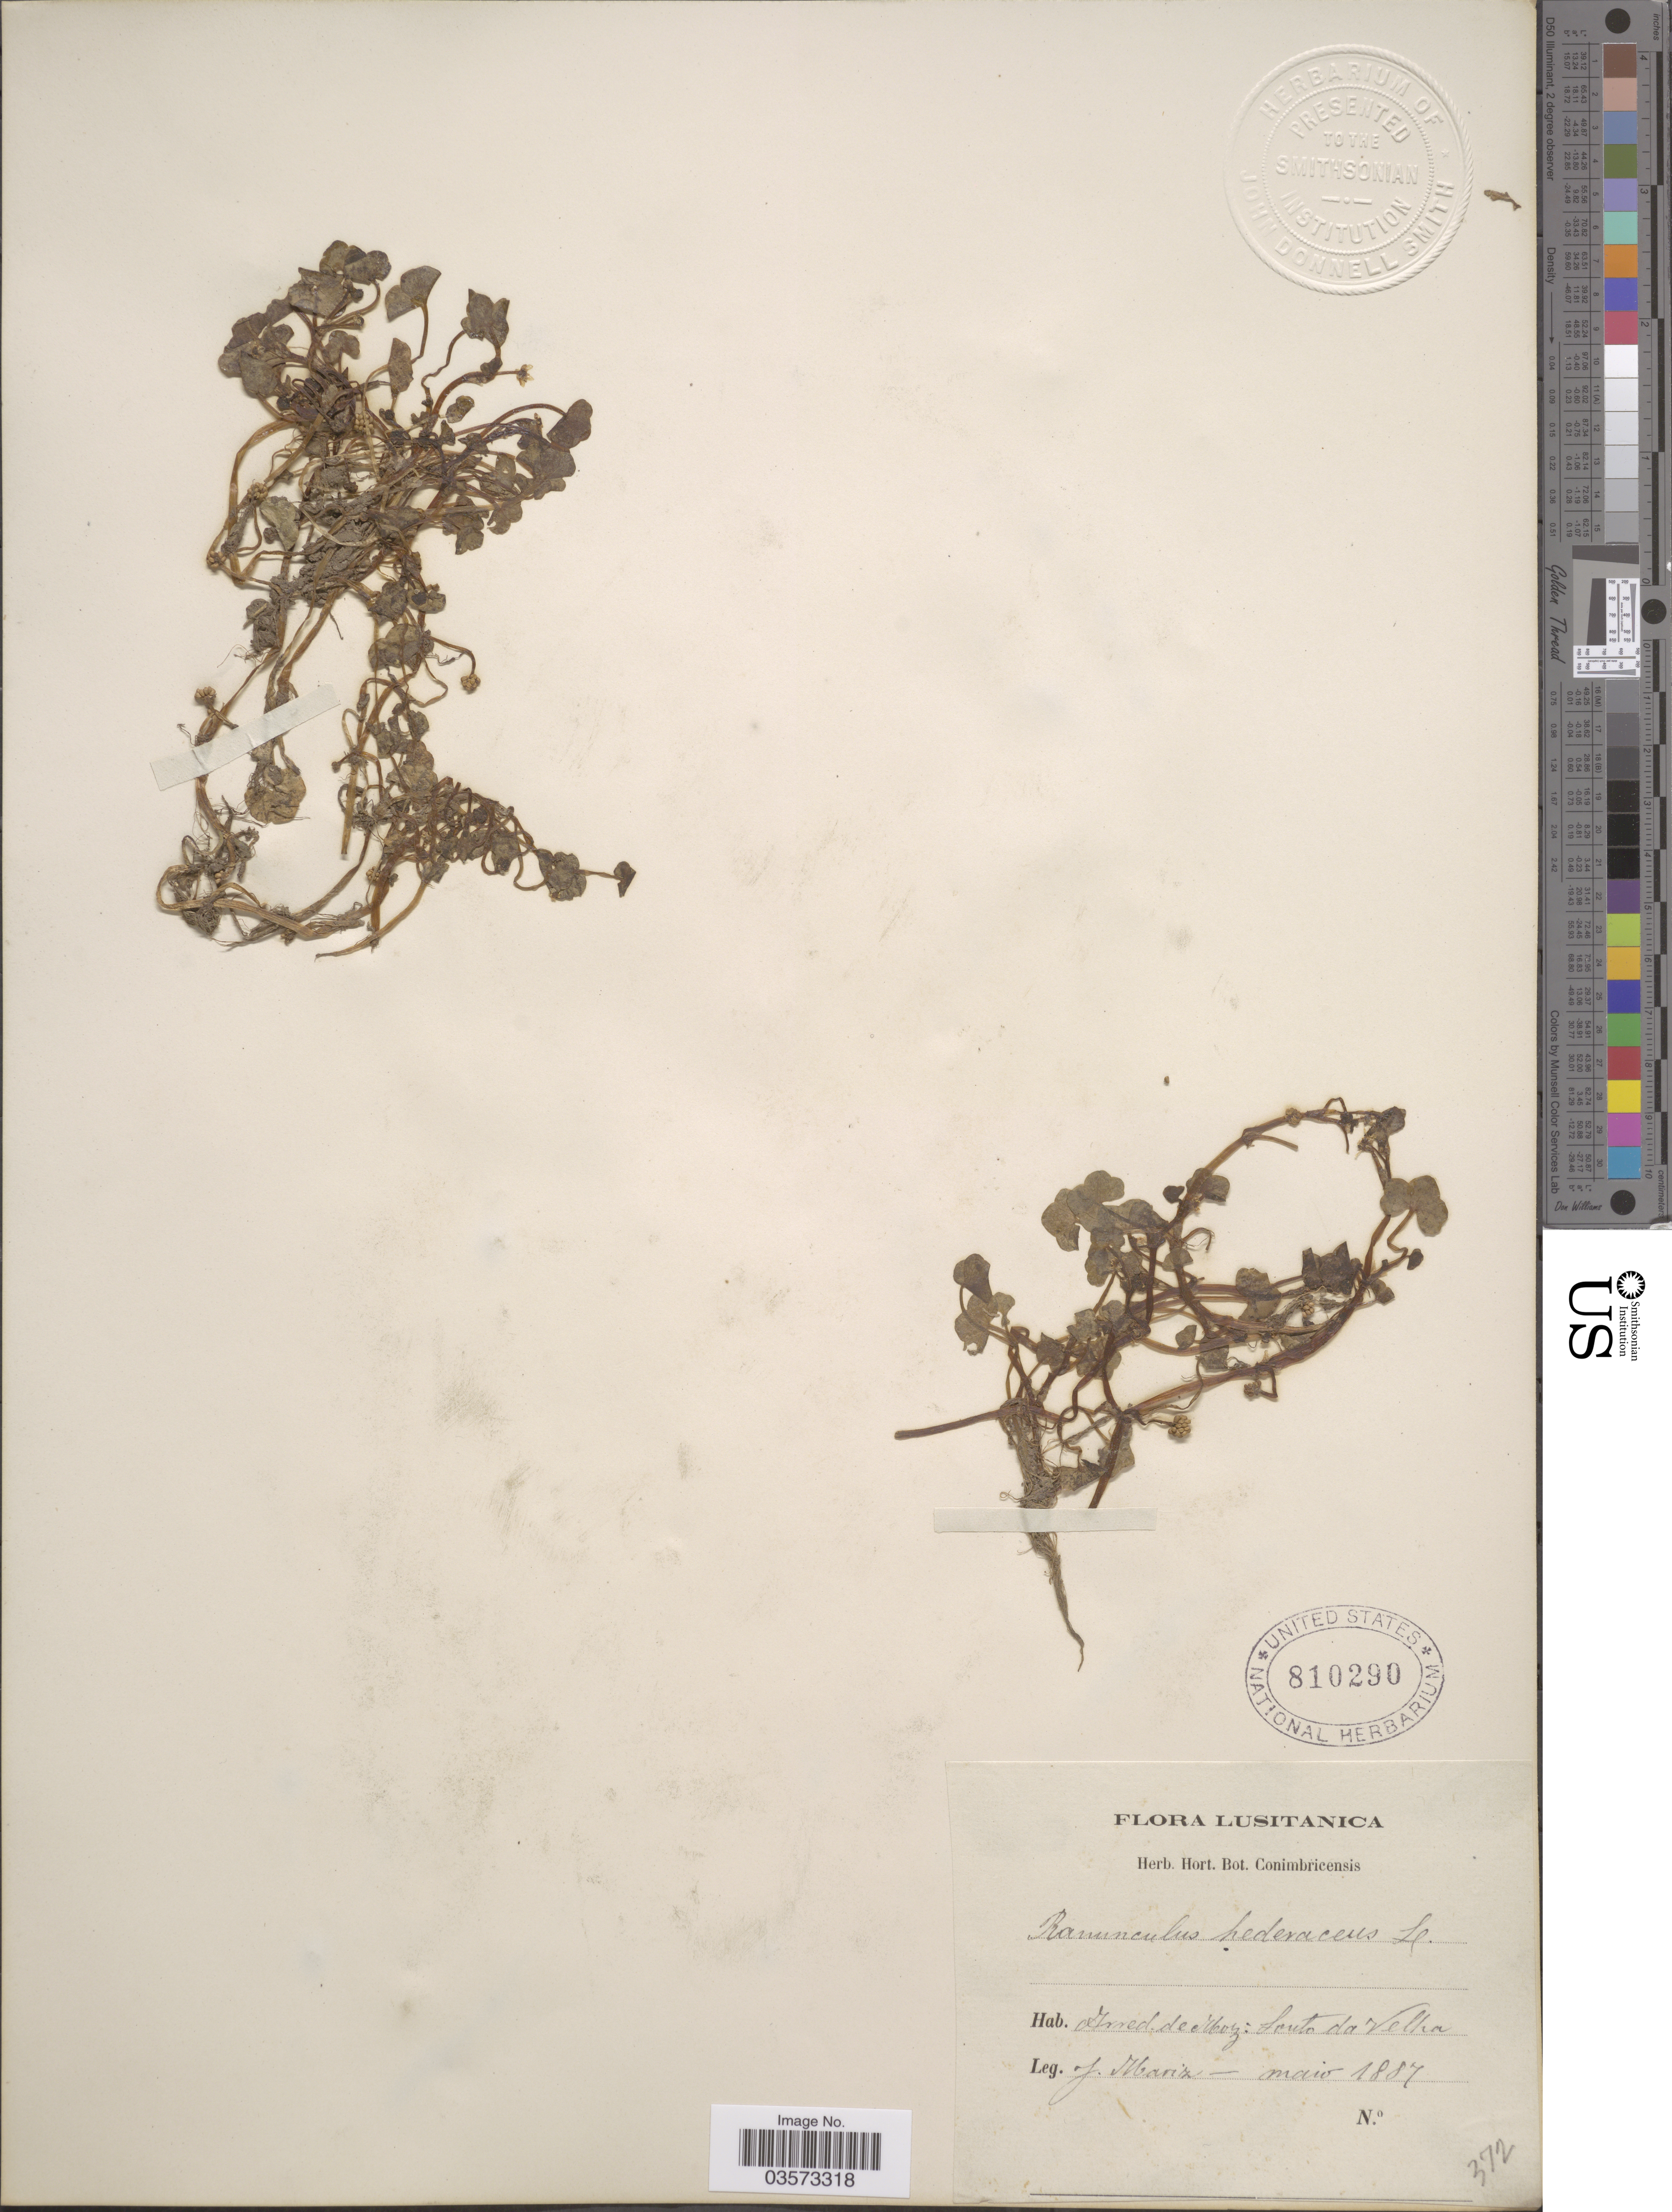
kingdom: Plantae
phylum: Tracheophyta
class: Magnoliopsida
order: Ranunculales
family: Ranunculaceae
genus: Ranunculus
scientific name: Ranunculus hederaceus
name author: L.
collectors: J. Mariz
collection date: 1887-05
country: Portugal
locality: Lusitanica. Arred de Moz: Souto da Velha. [interpreted]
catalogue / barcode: US 810290